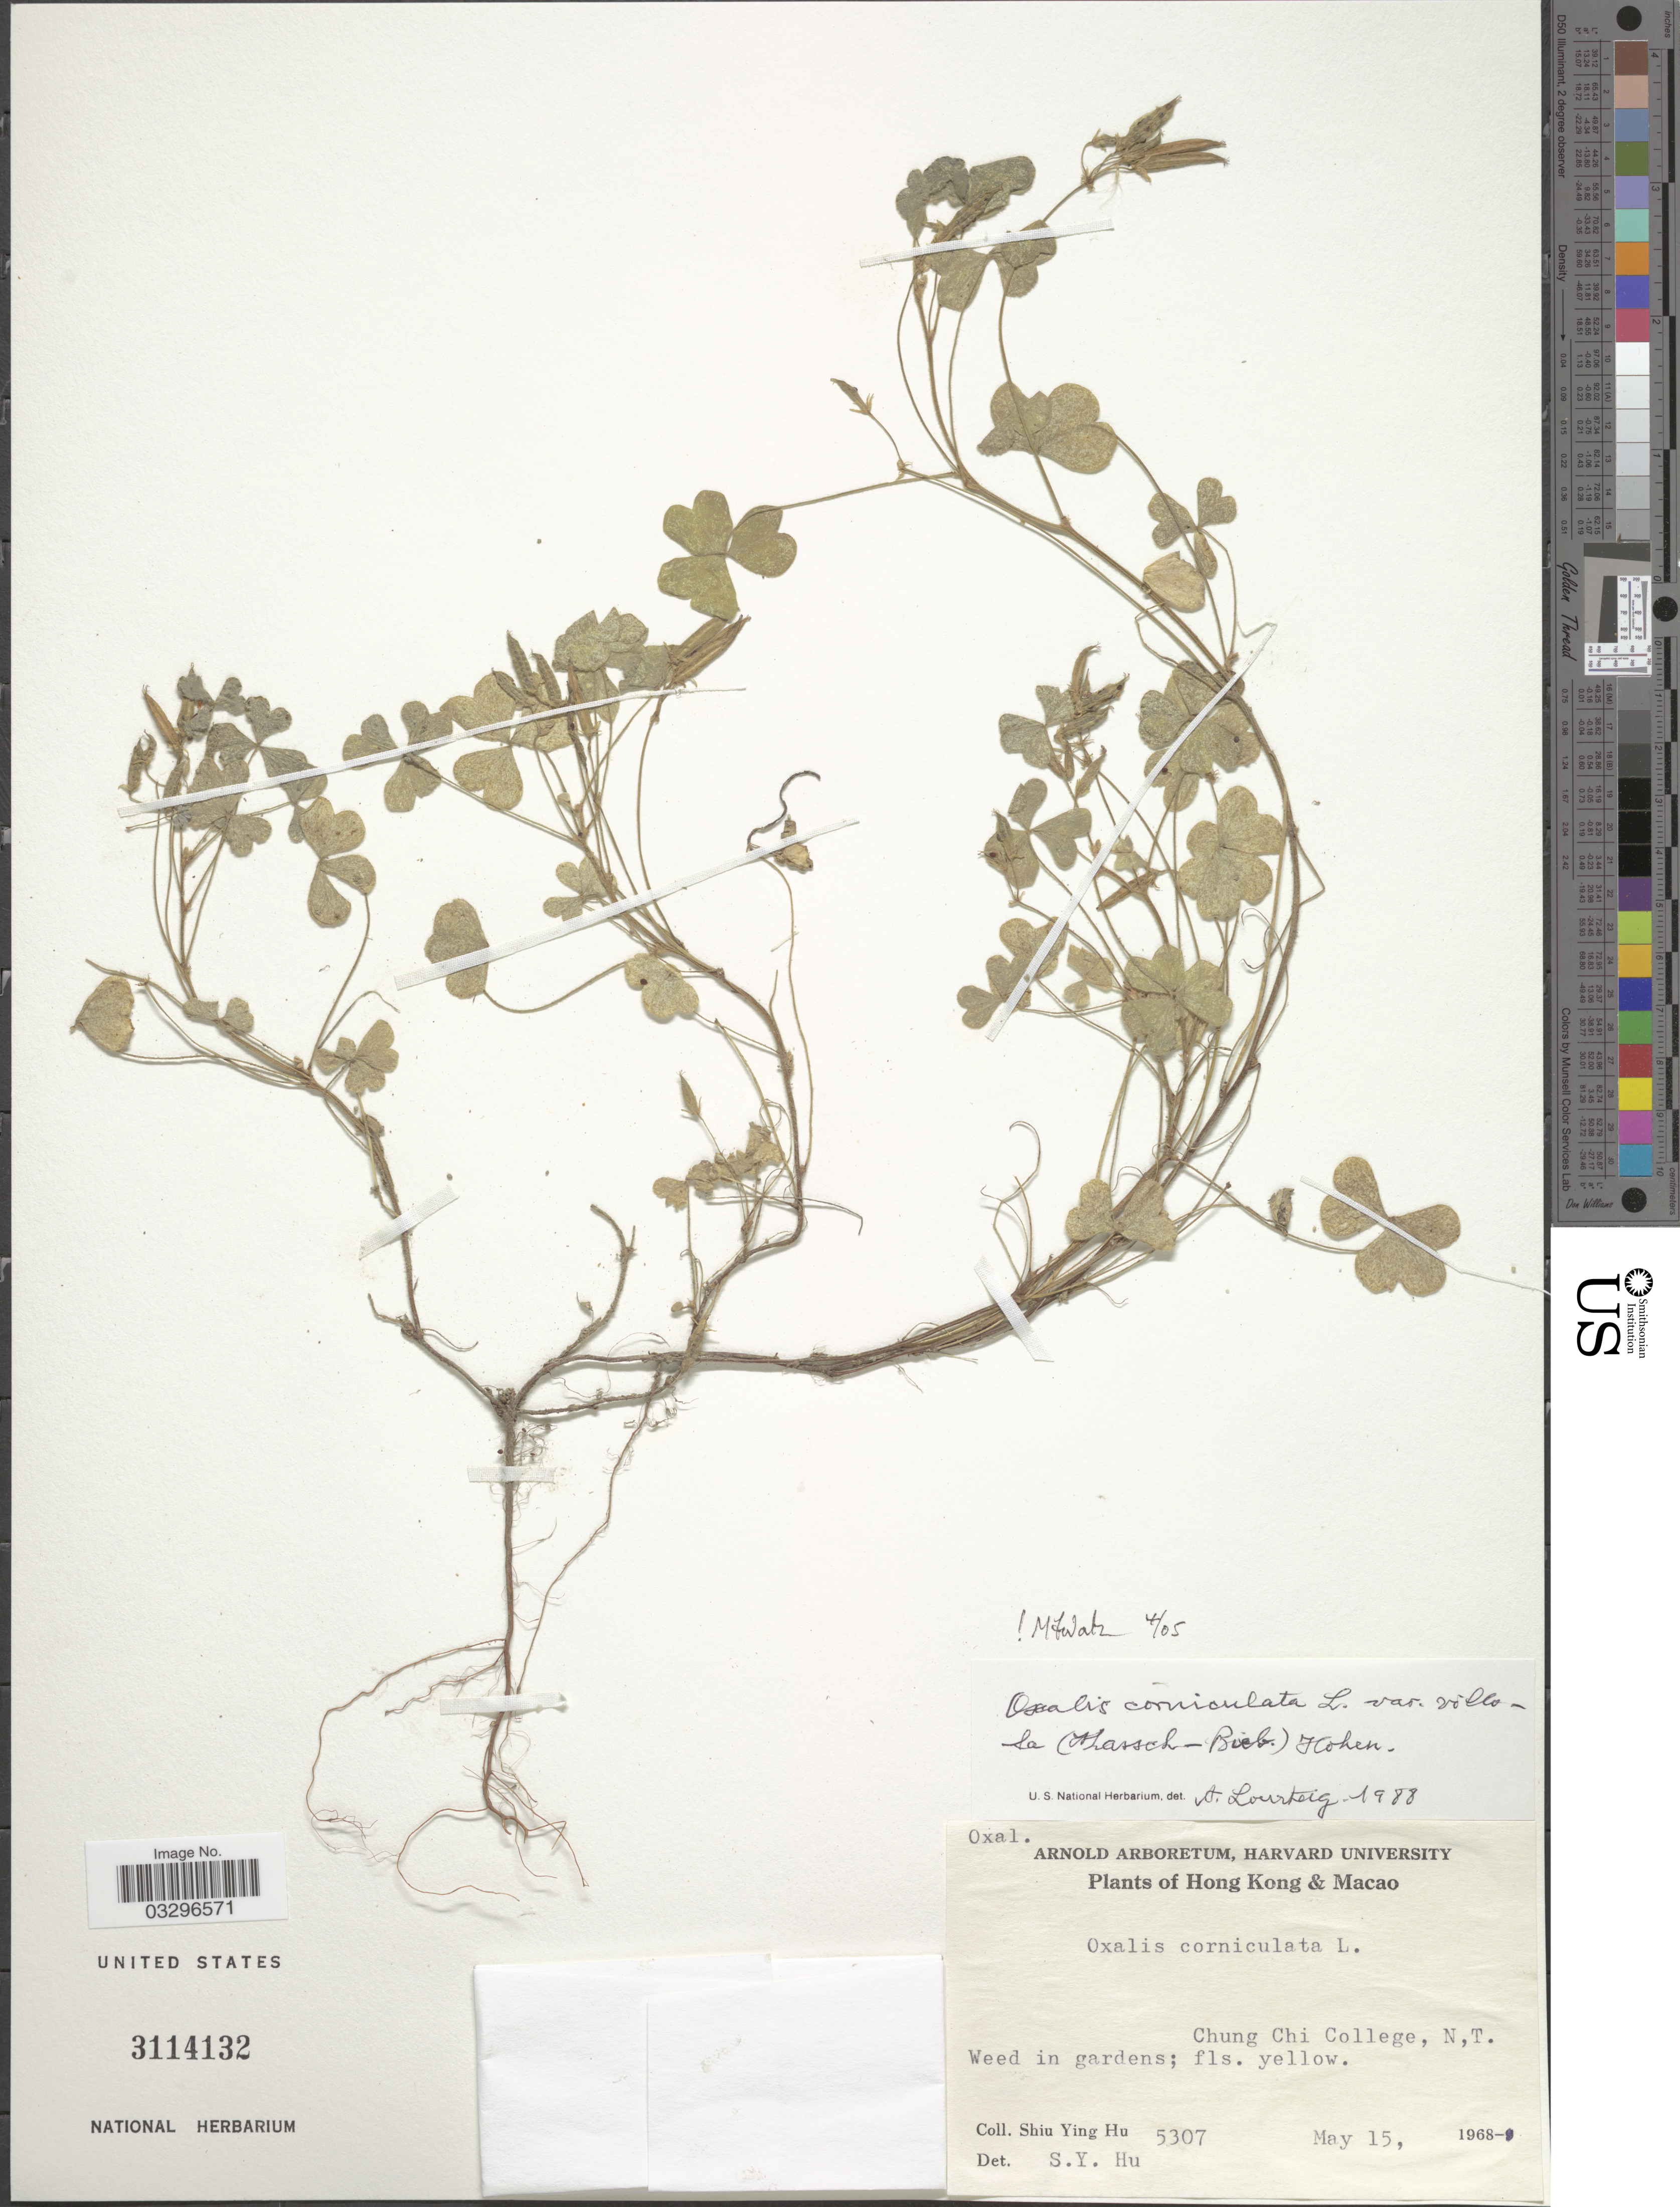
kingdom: Plantae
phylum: Tracheophyta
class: Magnoliopsida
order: Oxalidales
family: Oxalidaceae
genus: Oxalis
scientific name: Oxalis corniculata var. villosa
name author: (M. Bieb.) Hohen.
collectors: S. Y. Hu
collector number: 5307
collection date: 1968-05-15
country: China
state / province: Hong Kong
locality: Hong Kong & Macao. Chung Chi College, N.T.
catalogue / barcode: US 3114132